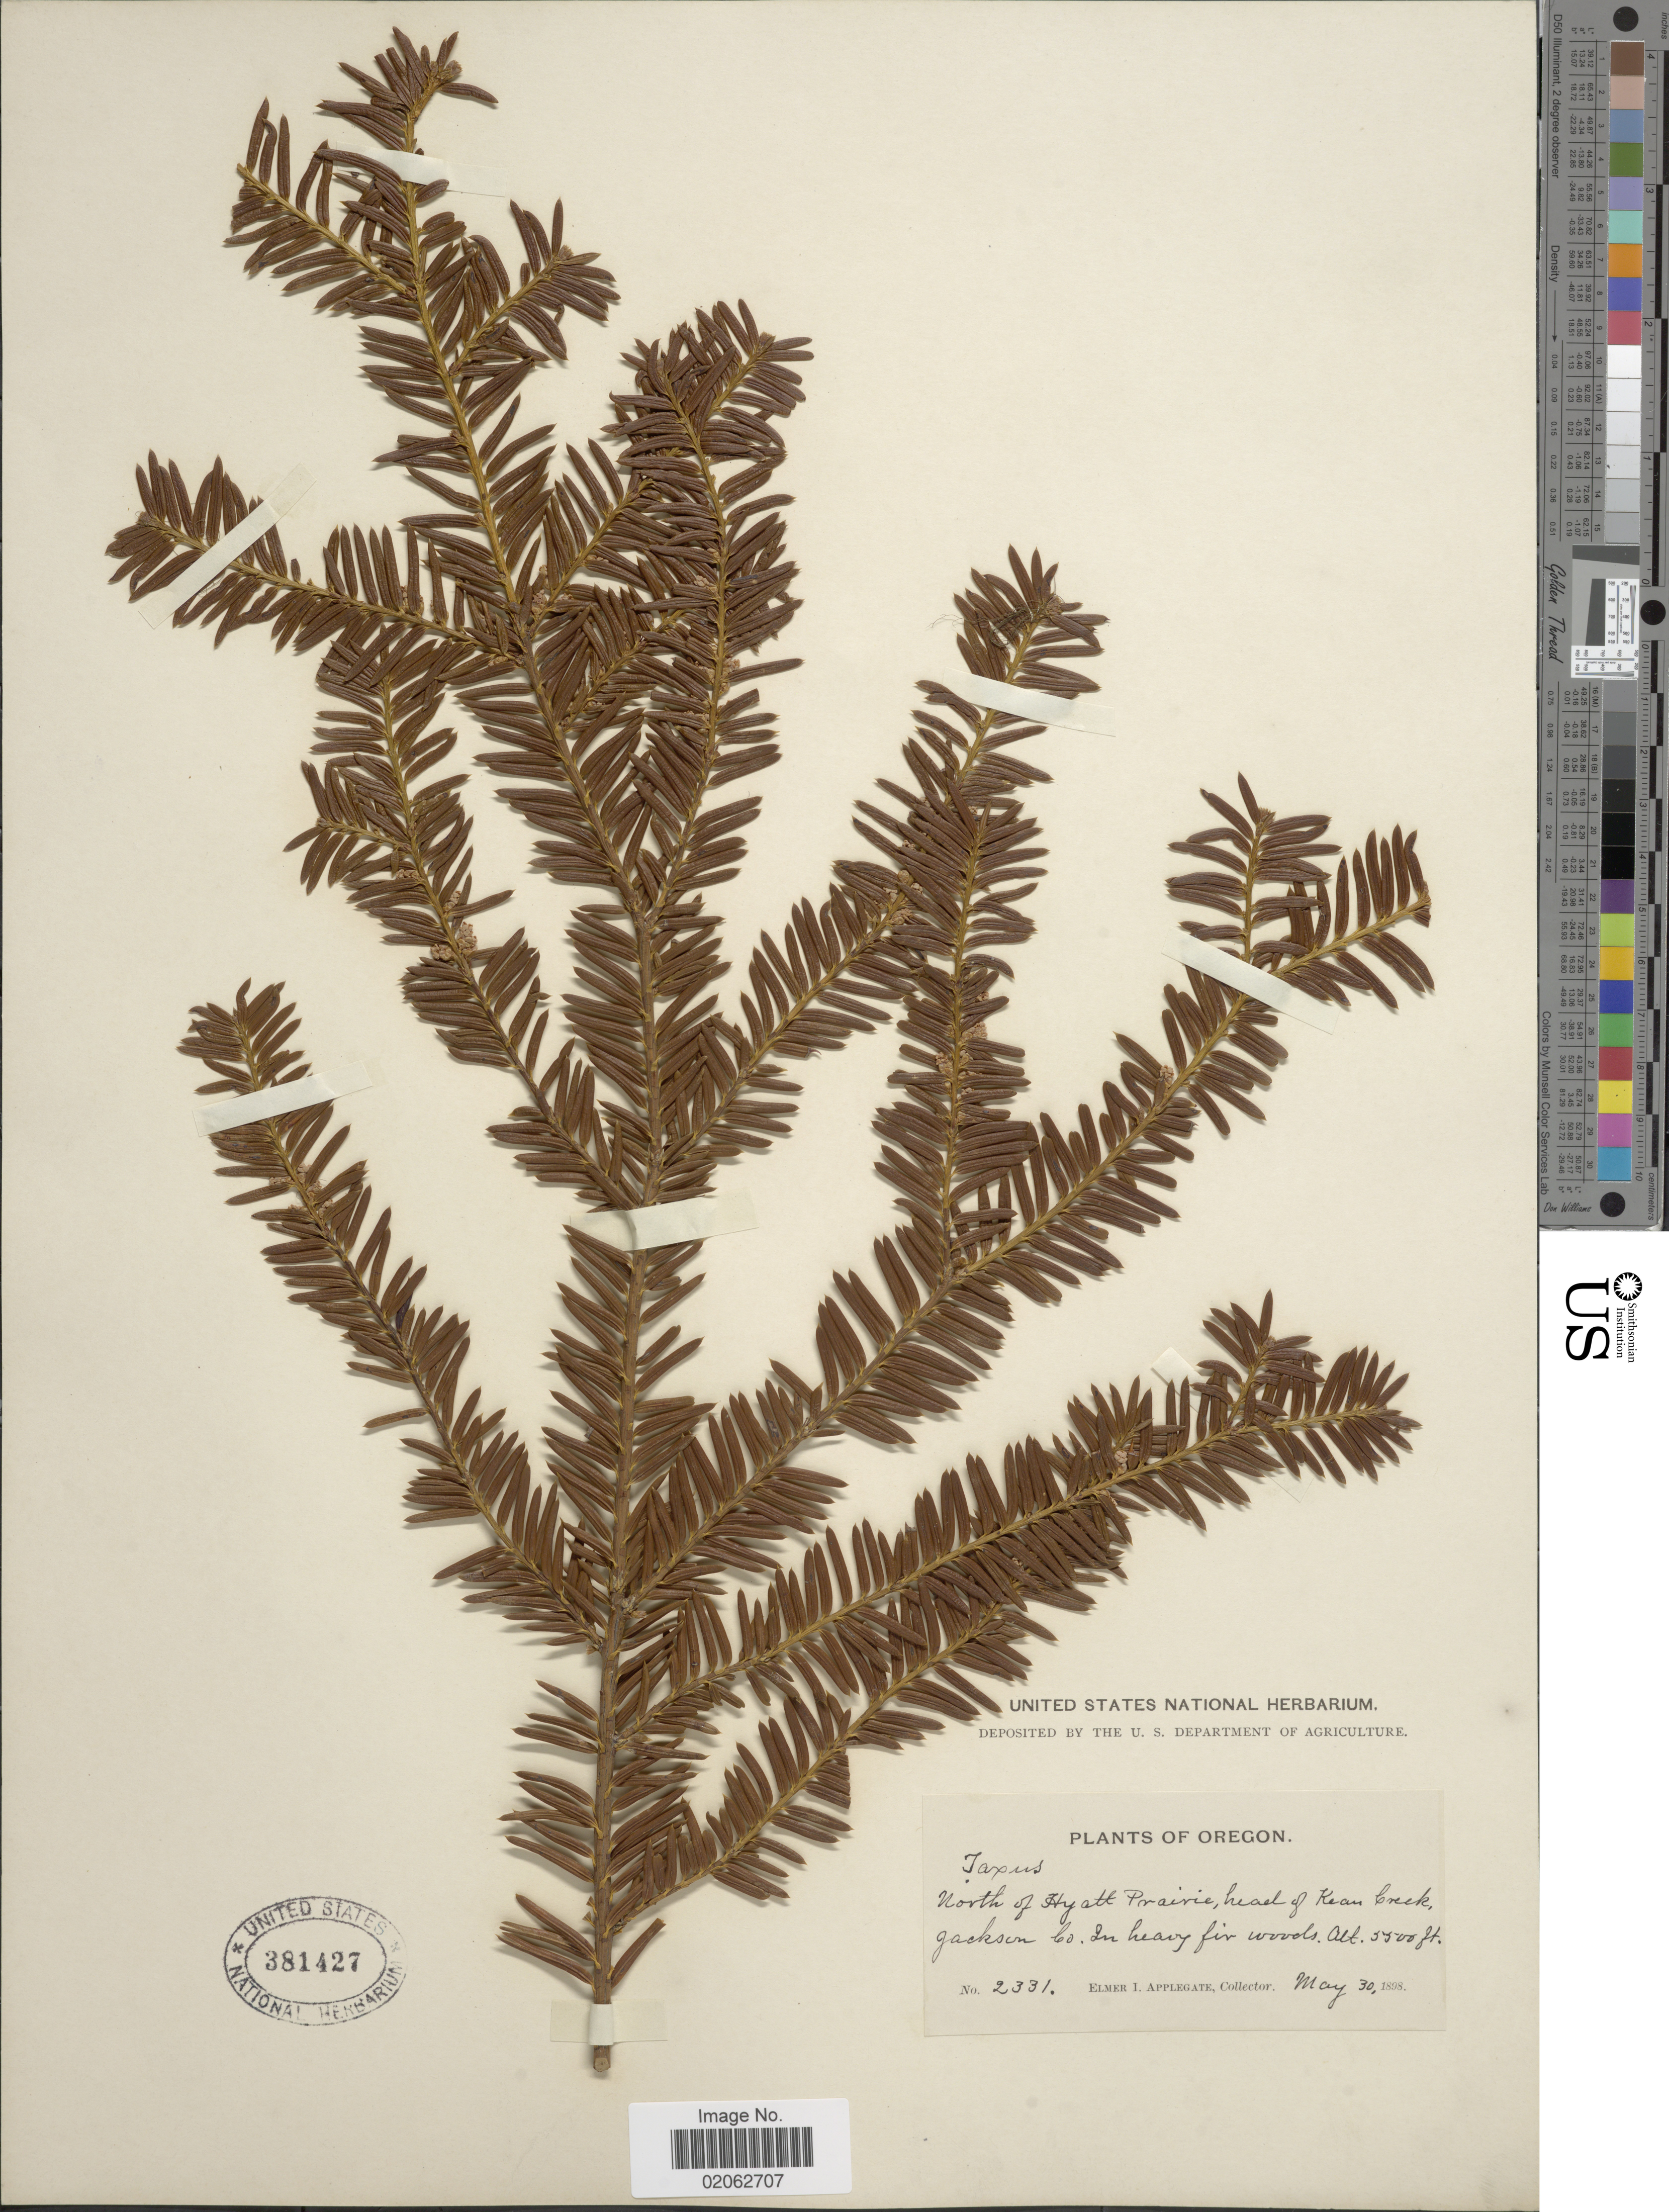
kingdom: Plantae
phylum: Tracheophyta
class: Pinopsida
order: Pinales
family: Taxaceae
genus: Taxus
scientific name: Taxus brevifolia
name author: Nutt.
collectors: E. I. Applegate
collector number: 2331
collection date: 1898-05-30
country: United States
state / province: Oregon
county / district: Jackson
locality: North of Hyatt Prairie, head of Kean Creek, Jackson Co.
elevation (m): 1676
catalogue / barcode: US 381427